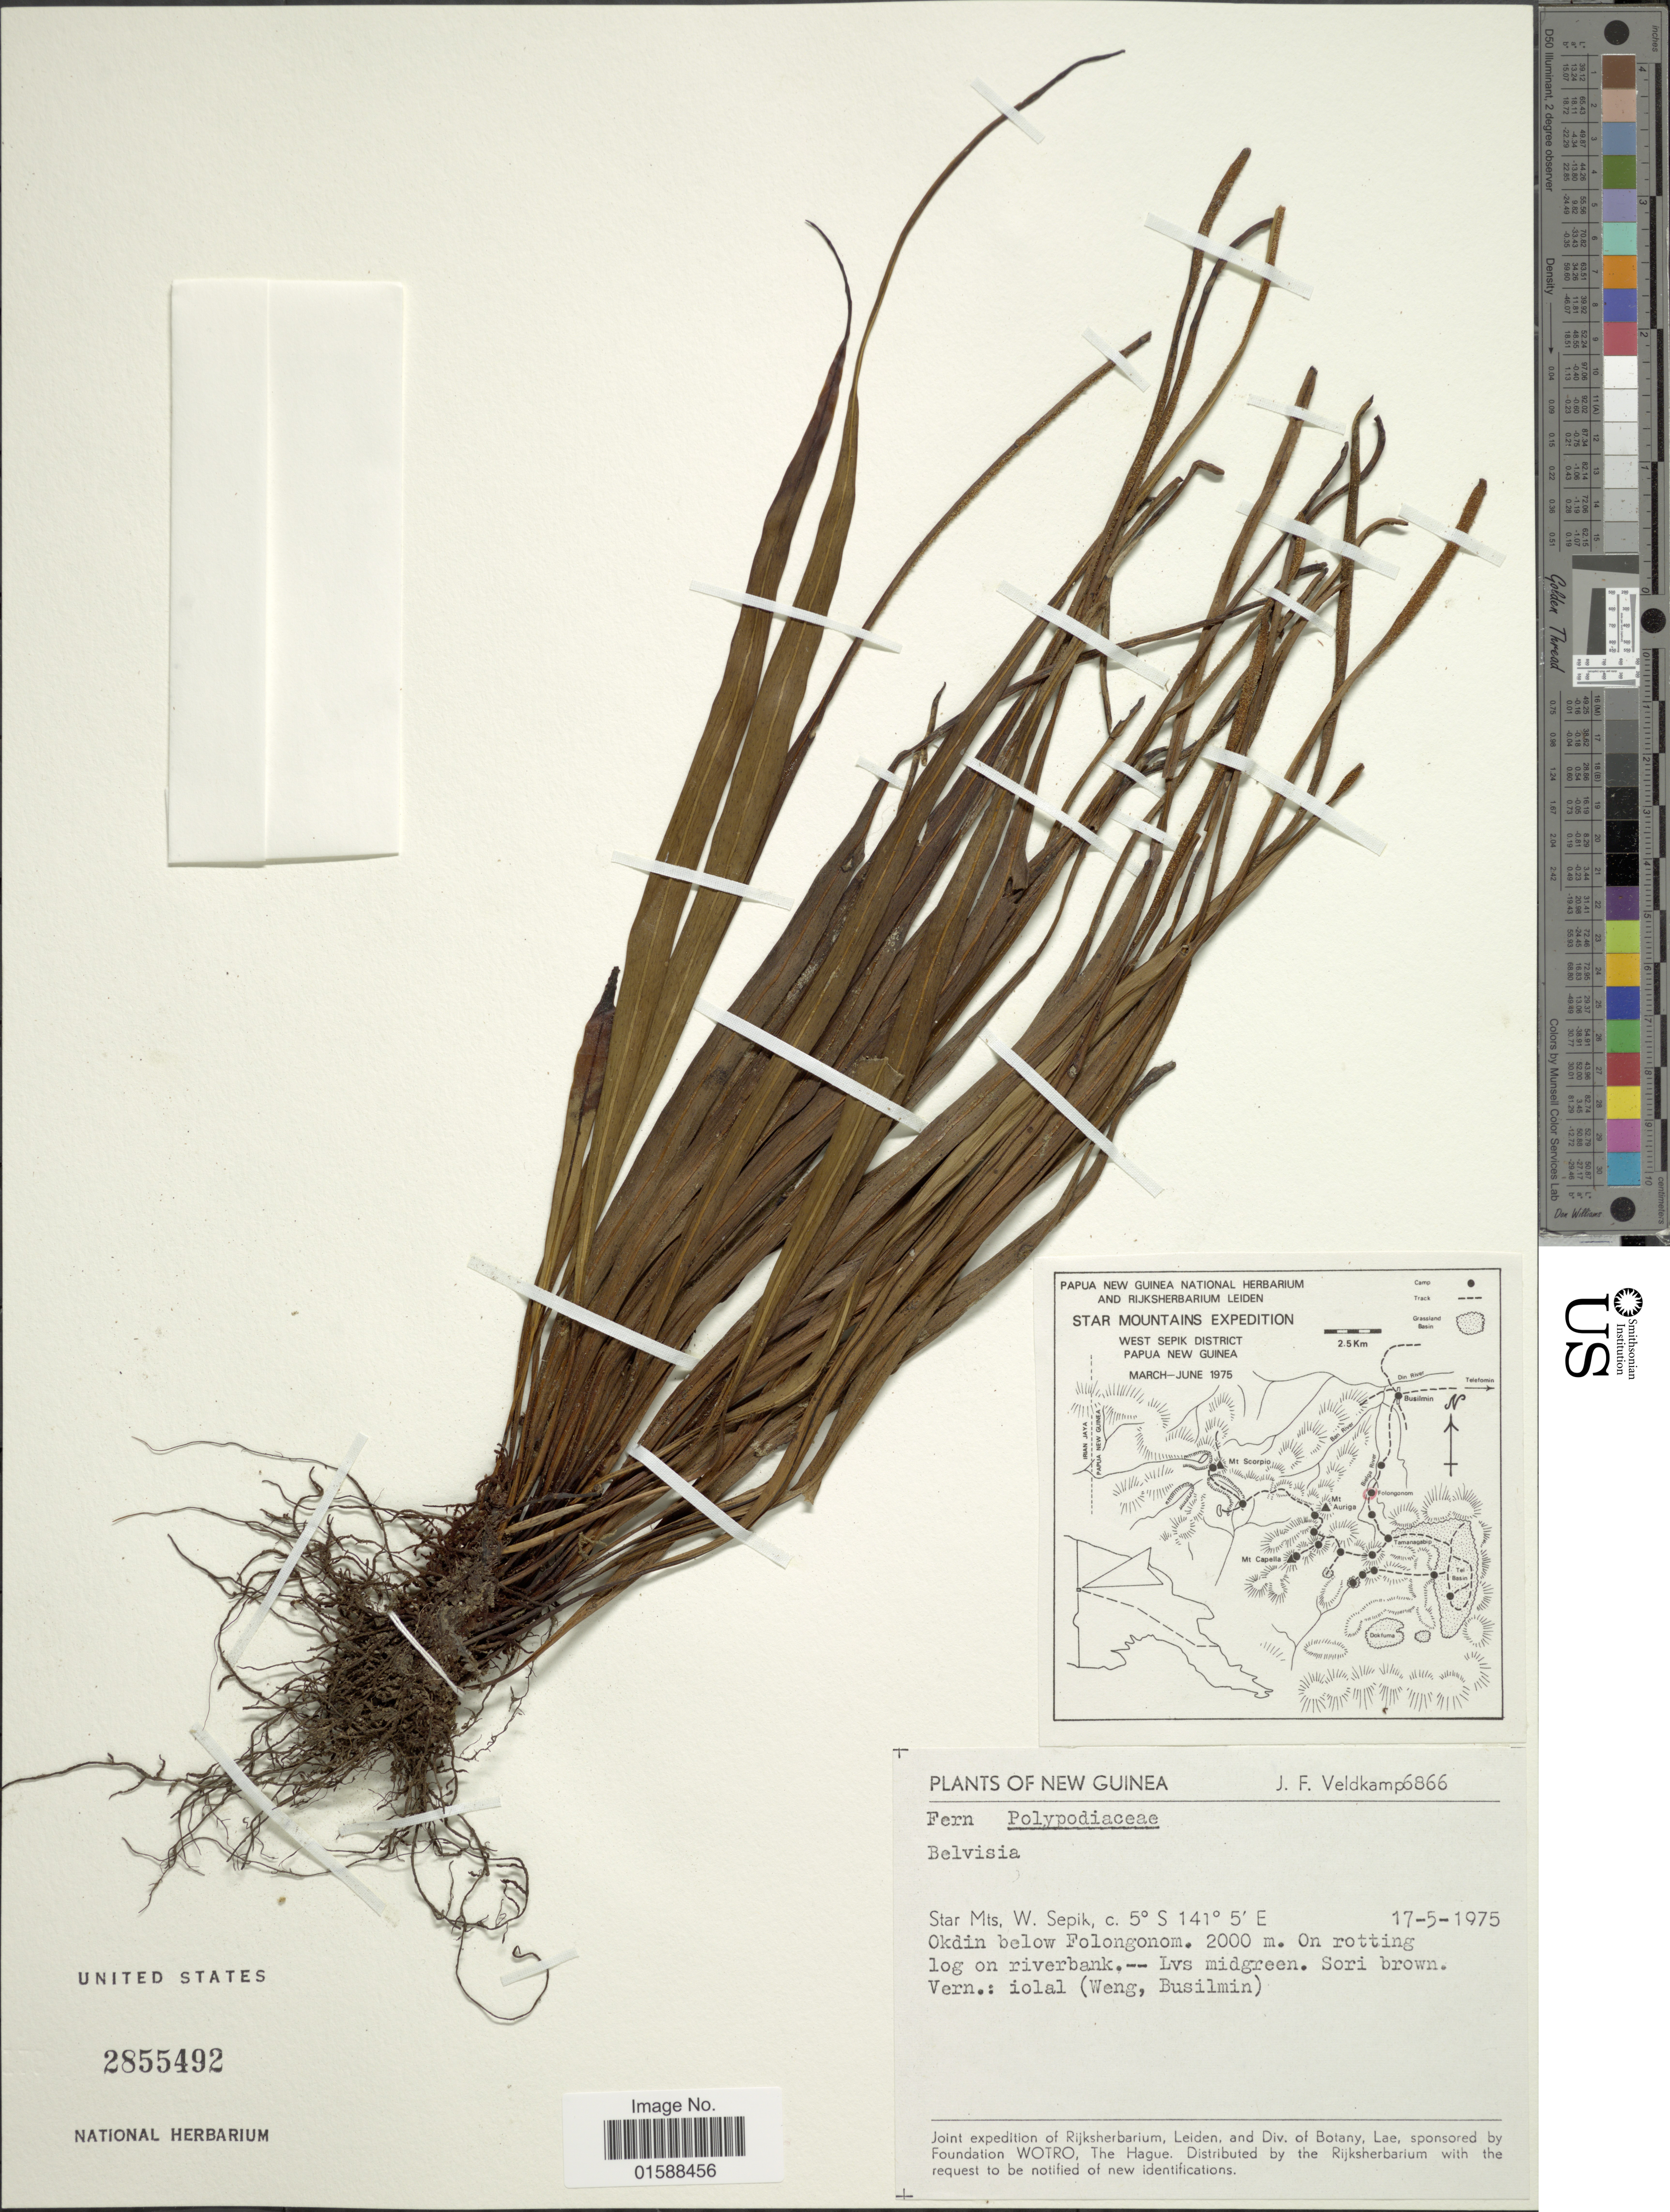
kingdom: Plantae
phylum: Tracheophyta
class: Polypodiopsida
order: Polypodiales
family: Polypodiaceae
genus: Lepisorus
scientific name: Lepisorus sp.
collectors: J. F. Veldkamp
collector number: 6866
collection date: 1975-05-17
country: Papua New Guinea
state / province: Sandaun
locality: New Guinea. Star Mts., W. Sepik. Okdin below Folongonom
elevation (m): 2000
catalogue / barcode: US 2855492